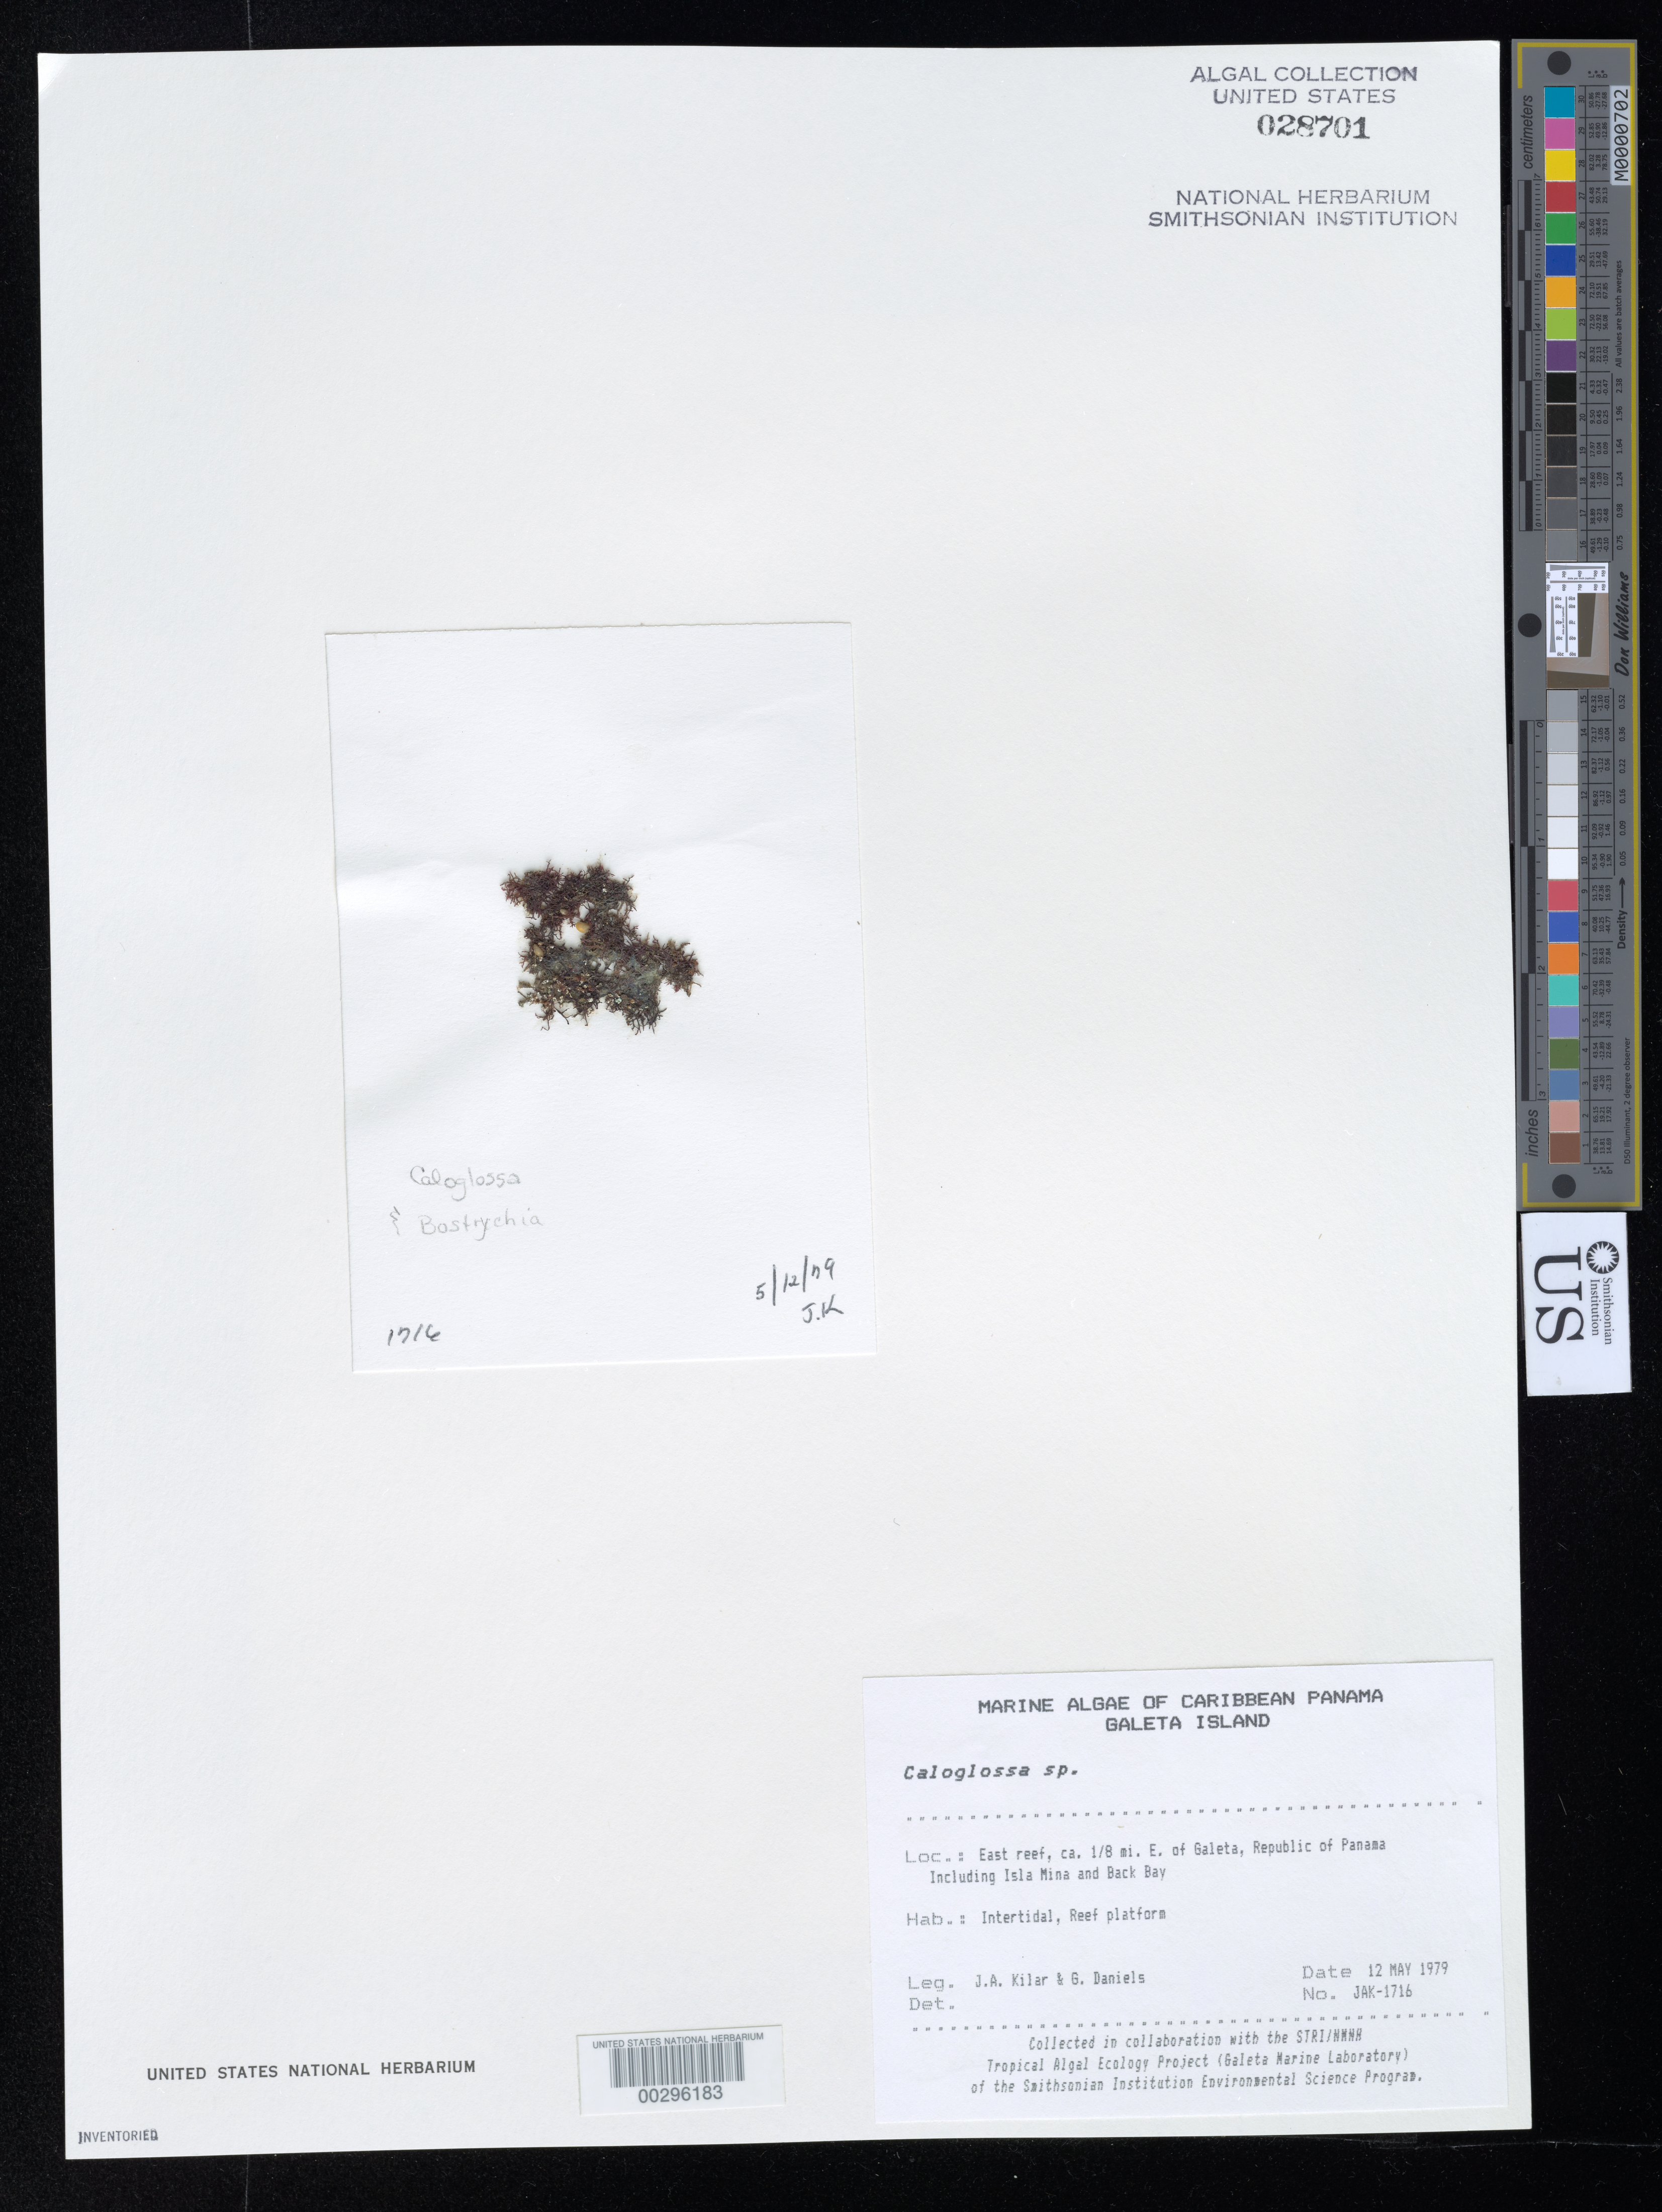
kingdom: Plantae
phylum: Rhodophyta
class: Florideophyceae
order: Ceramiales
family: Delesseriaceae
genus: Caloglossa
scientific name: Caloglossa sp.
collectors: J. A. Kilar & G. S. Daniels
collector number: JAK-1716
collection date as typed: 12 May 1979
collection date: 1979-05-12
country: Panama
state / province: Colón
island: Galeta Island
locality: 1/8th mile east of Galeta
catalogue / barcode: US 28701